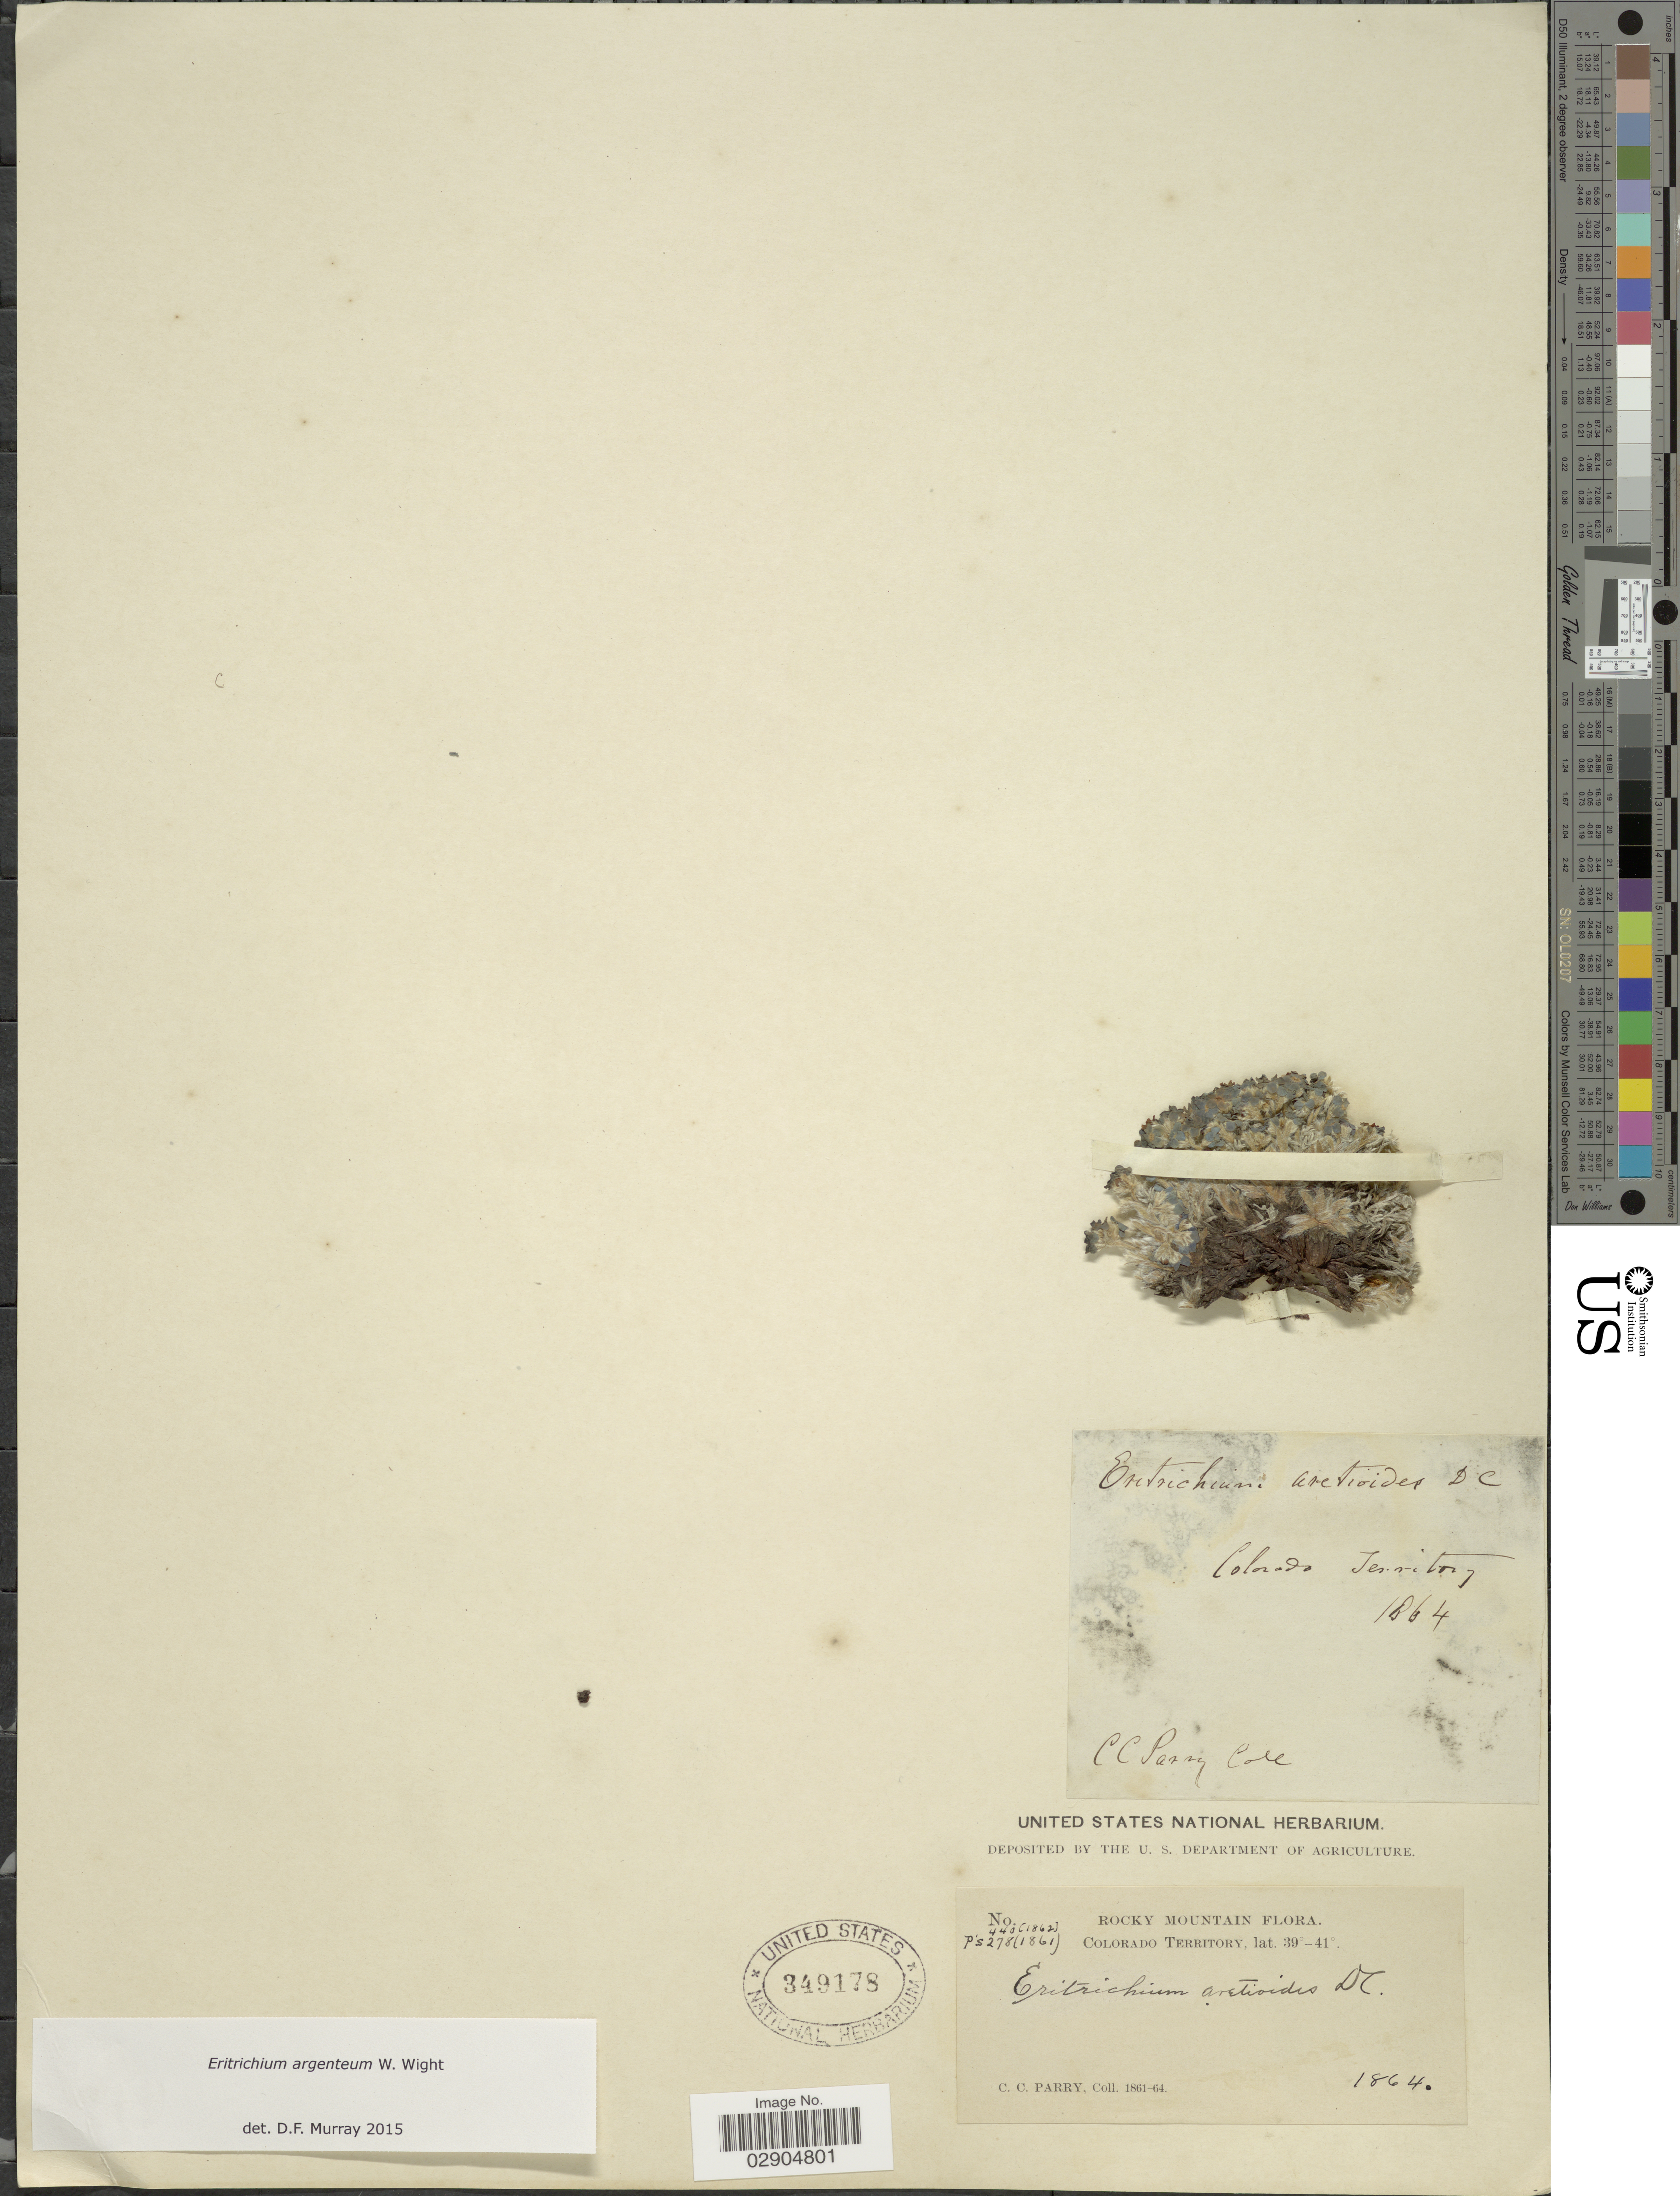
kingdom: Plantae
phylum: Tracheophyta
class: Magnoliopsida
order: Boraginales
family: Boraginaceae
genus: Eritrichium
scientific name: Eritrichium argenteum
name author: W. Wight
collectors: C. C. Parry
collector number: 440(1862)/PS278(1861)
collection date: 1864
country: United States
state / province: Colorado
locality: Rocky Mountain, Colorado Territory.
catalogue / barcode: US 349178